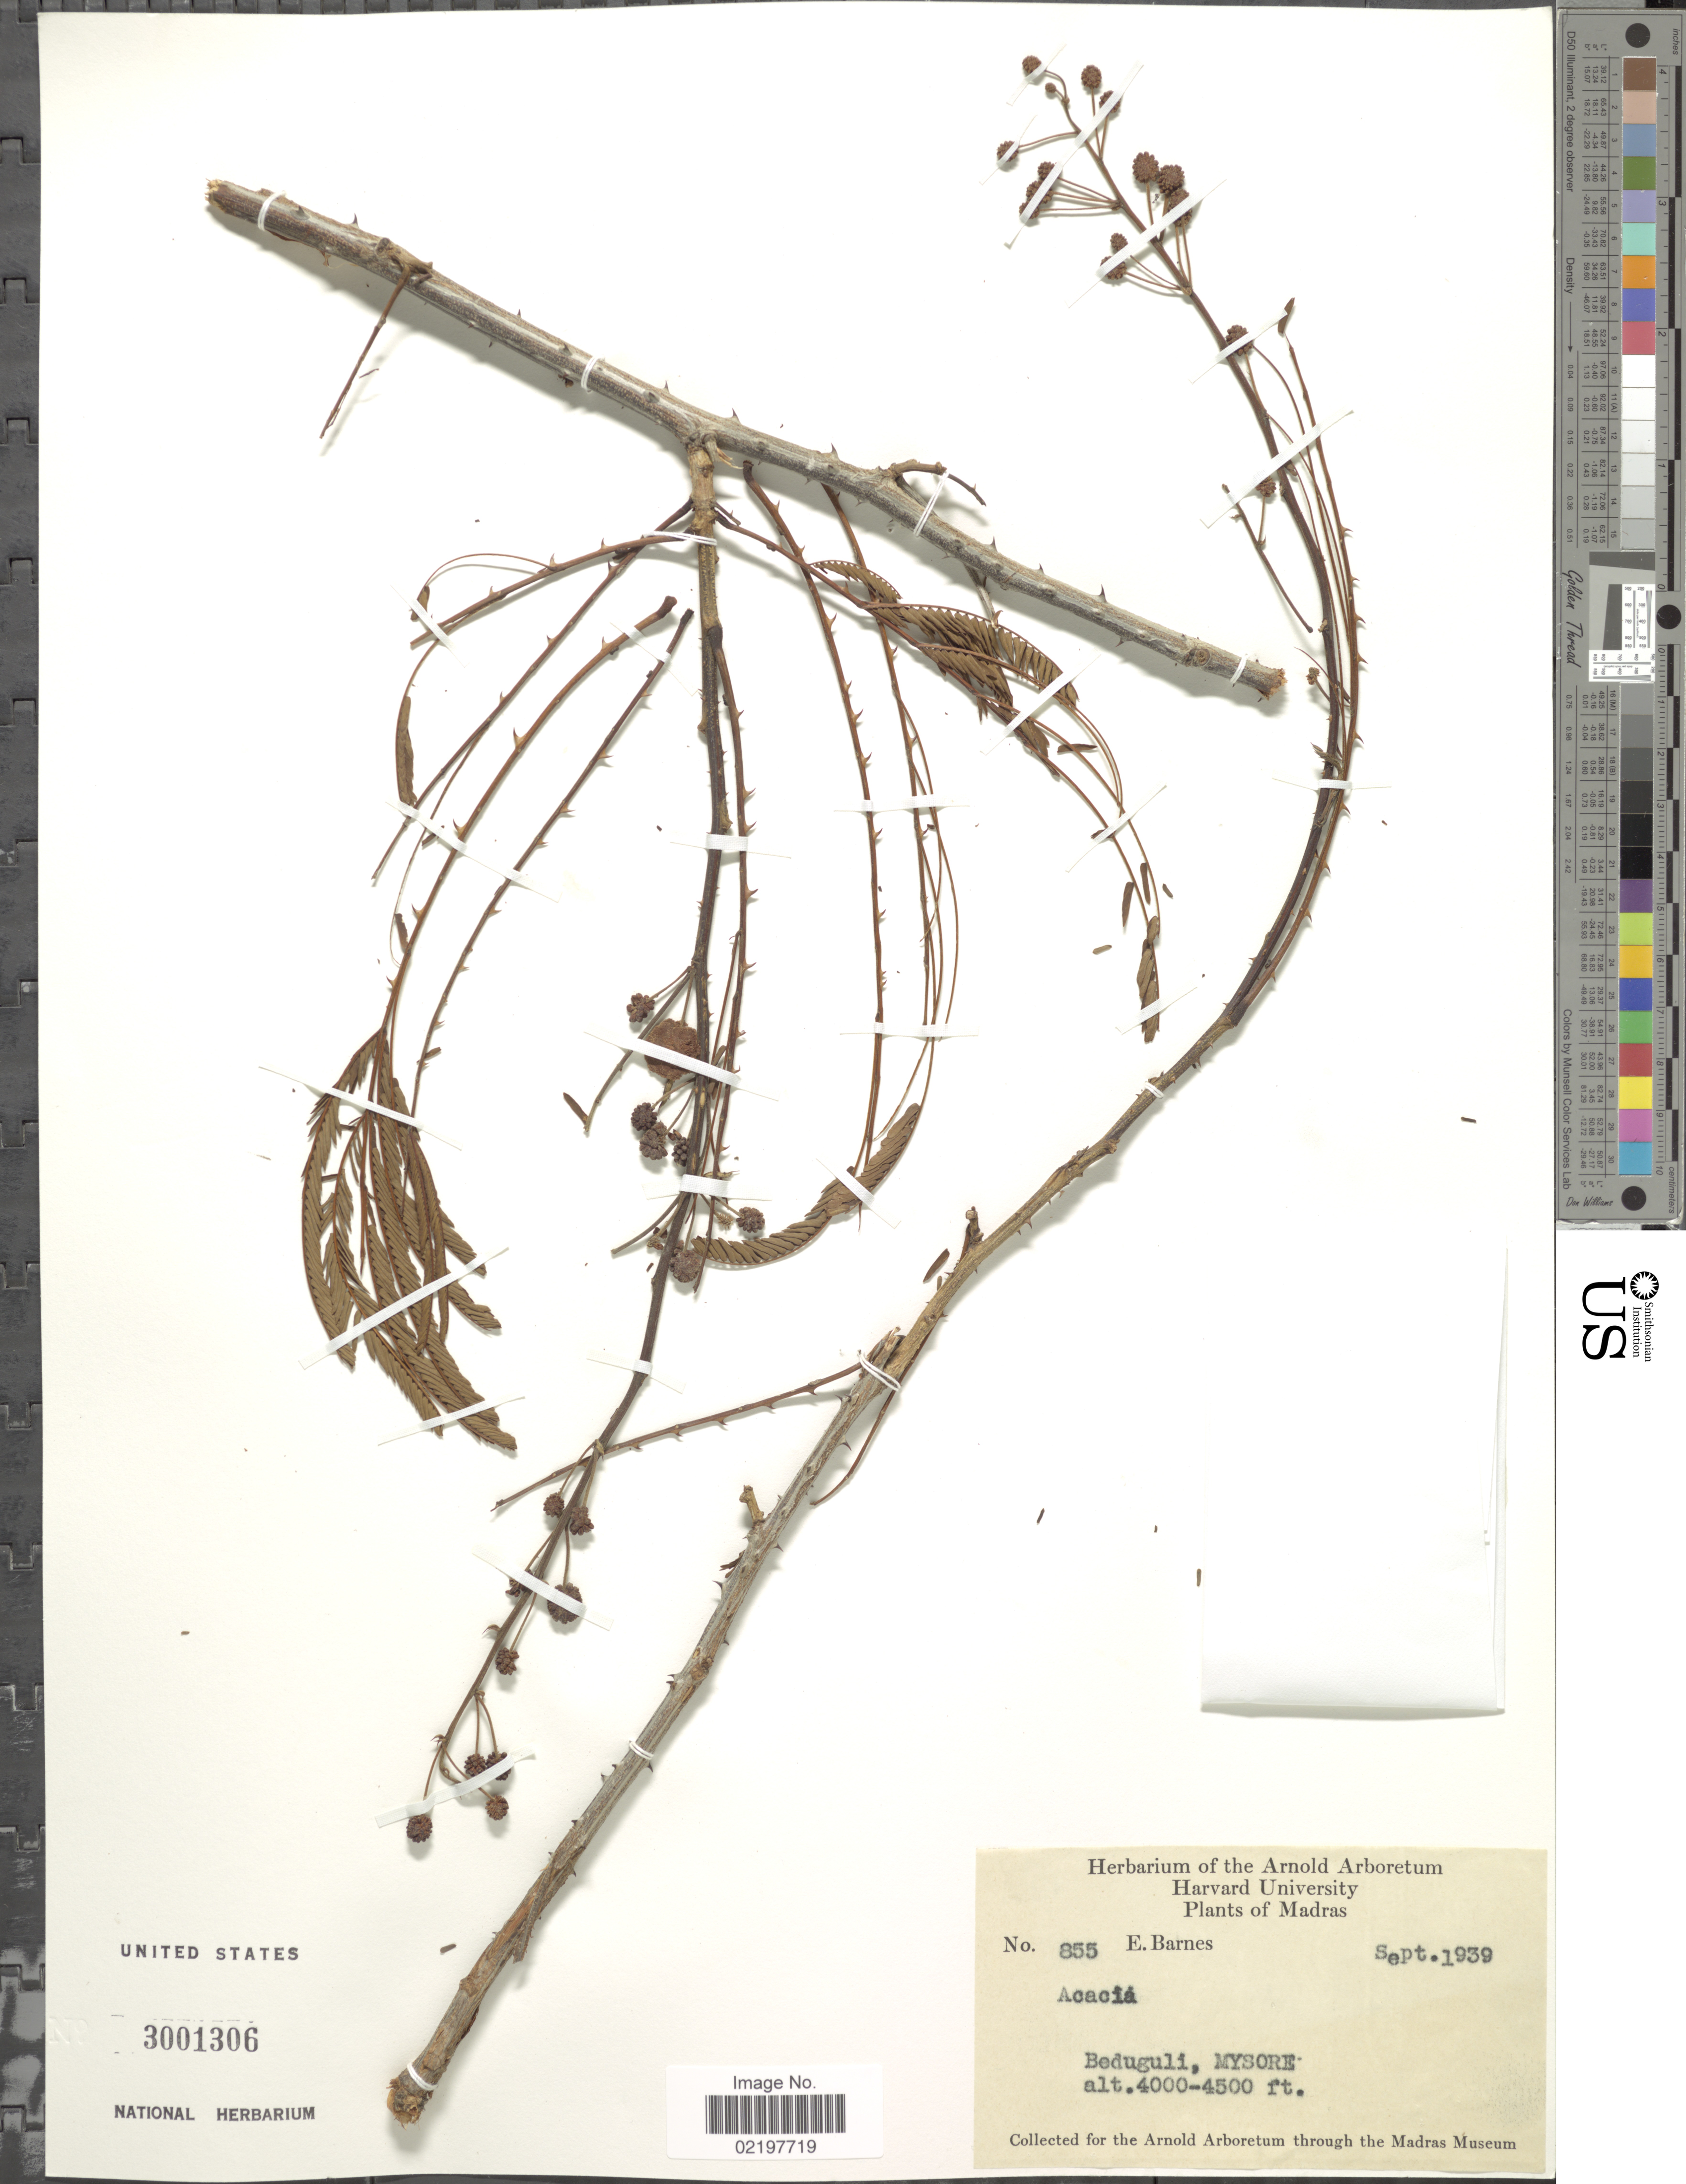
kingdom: Plantae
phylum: Tracheophyta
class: Magnoliopsida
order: Fabales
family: Fabaceae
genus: Senegalia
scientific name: Senegalia sp.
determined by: Strong, M. T., (US), Smithsonian Institution - National Museum of Natural History (UNITED STATES)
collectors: E. Barnes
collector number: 855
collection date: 1939-09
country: India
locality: Madras, Beduguli, Mysore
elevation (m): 1219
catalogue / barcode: US 3001306